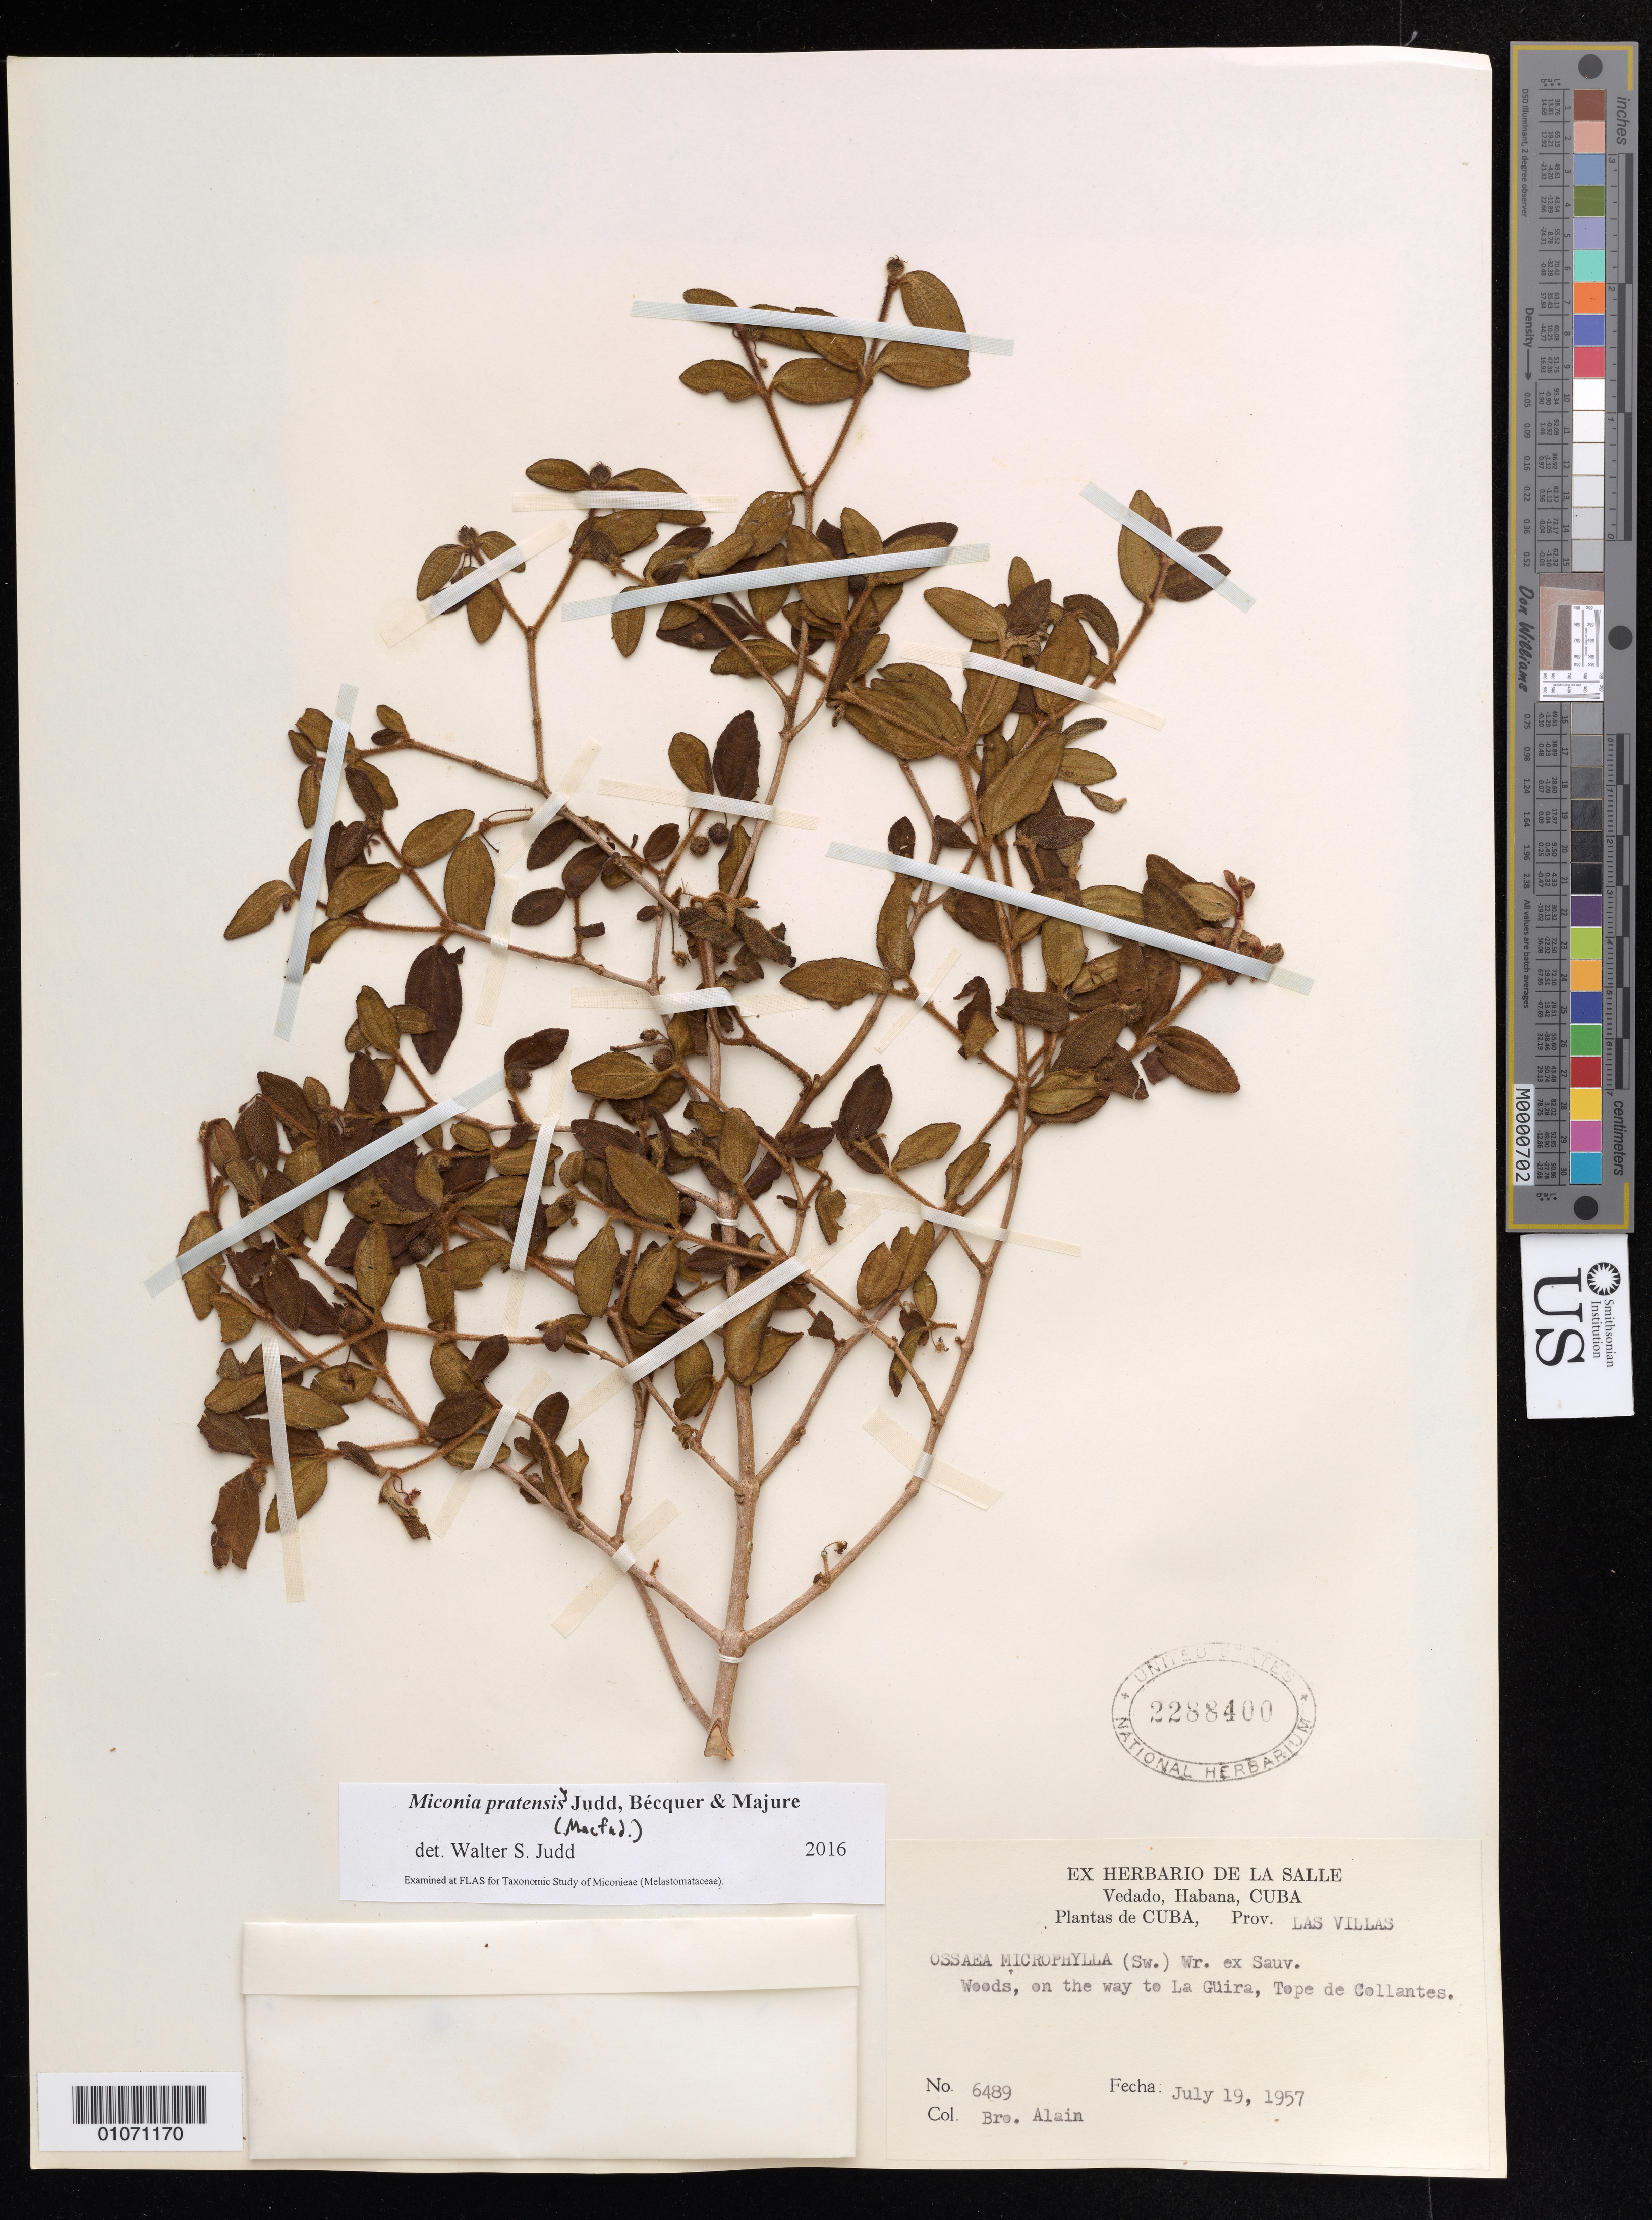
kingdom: Plantae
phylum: Tracheophyta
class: Magnoliopsida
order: Myrtales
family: Melastomataceae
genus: Miconia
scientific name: Miconia pratensis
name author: Judd et al.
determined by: Judd, Walter S.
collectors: A. H. Liogier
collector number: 6489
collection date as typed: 19 Jul 1957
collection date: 1957-07-19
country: Cuba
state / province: Las Villas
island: Cuba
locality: Tope de Collantes, on the way to La Guira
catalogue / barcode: US 2288400